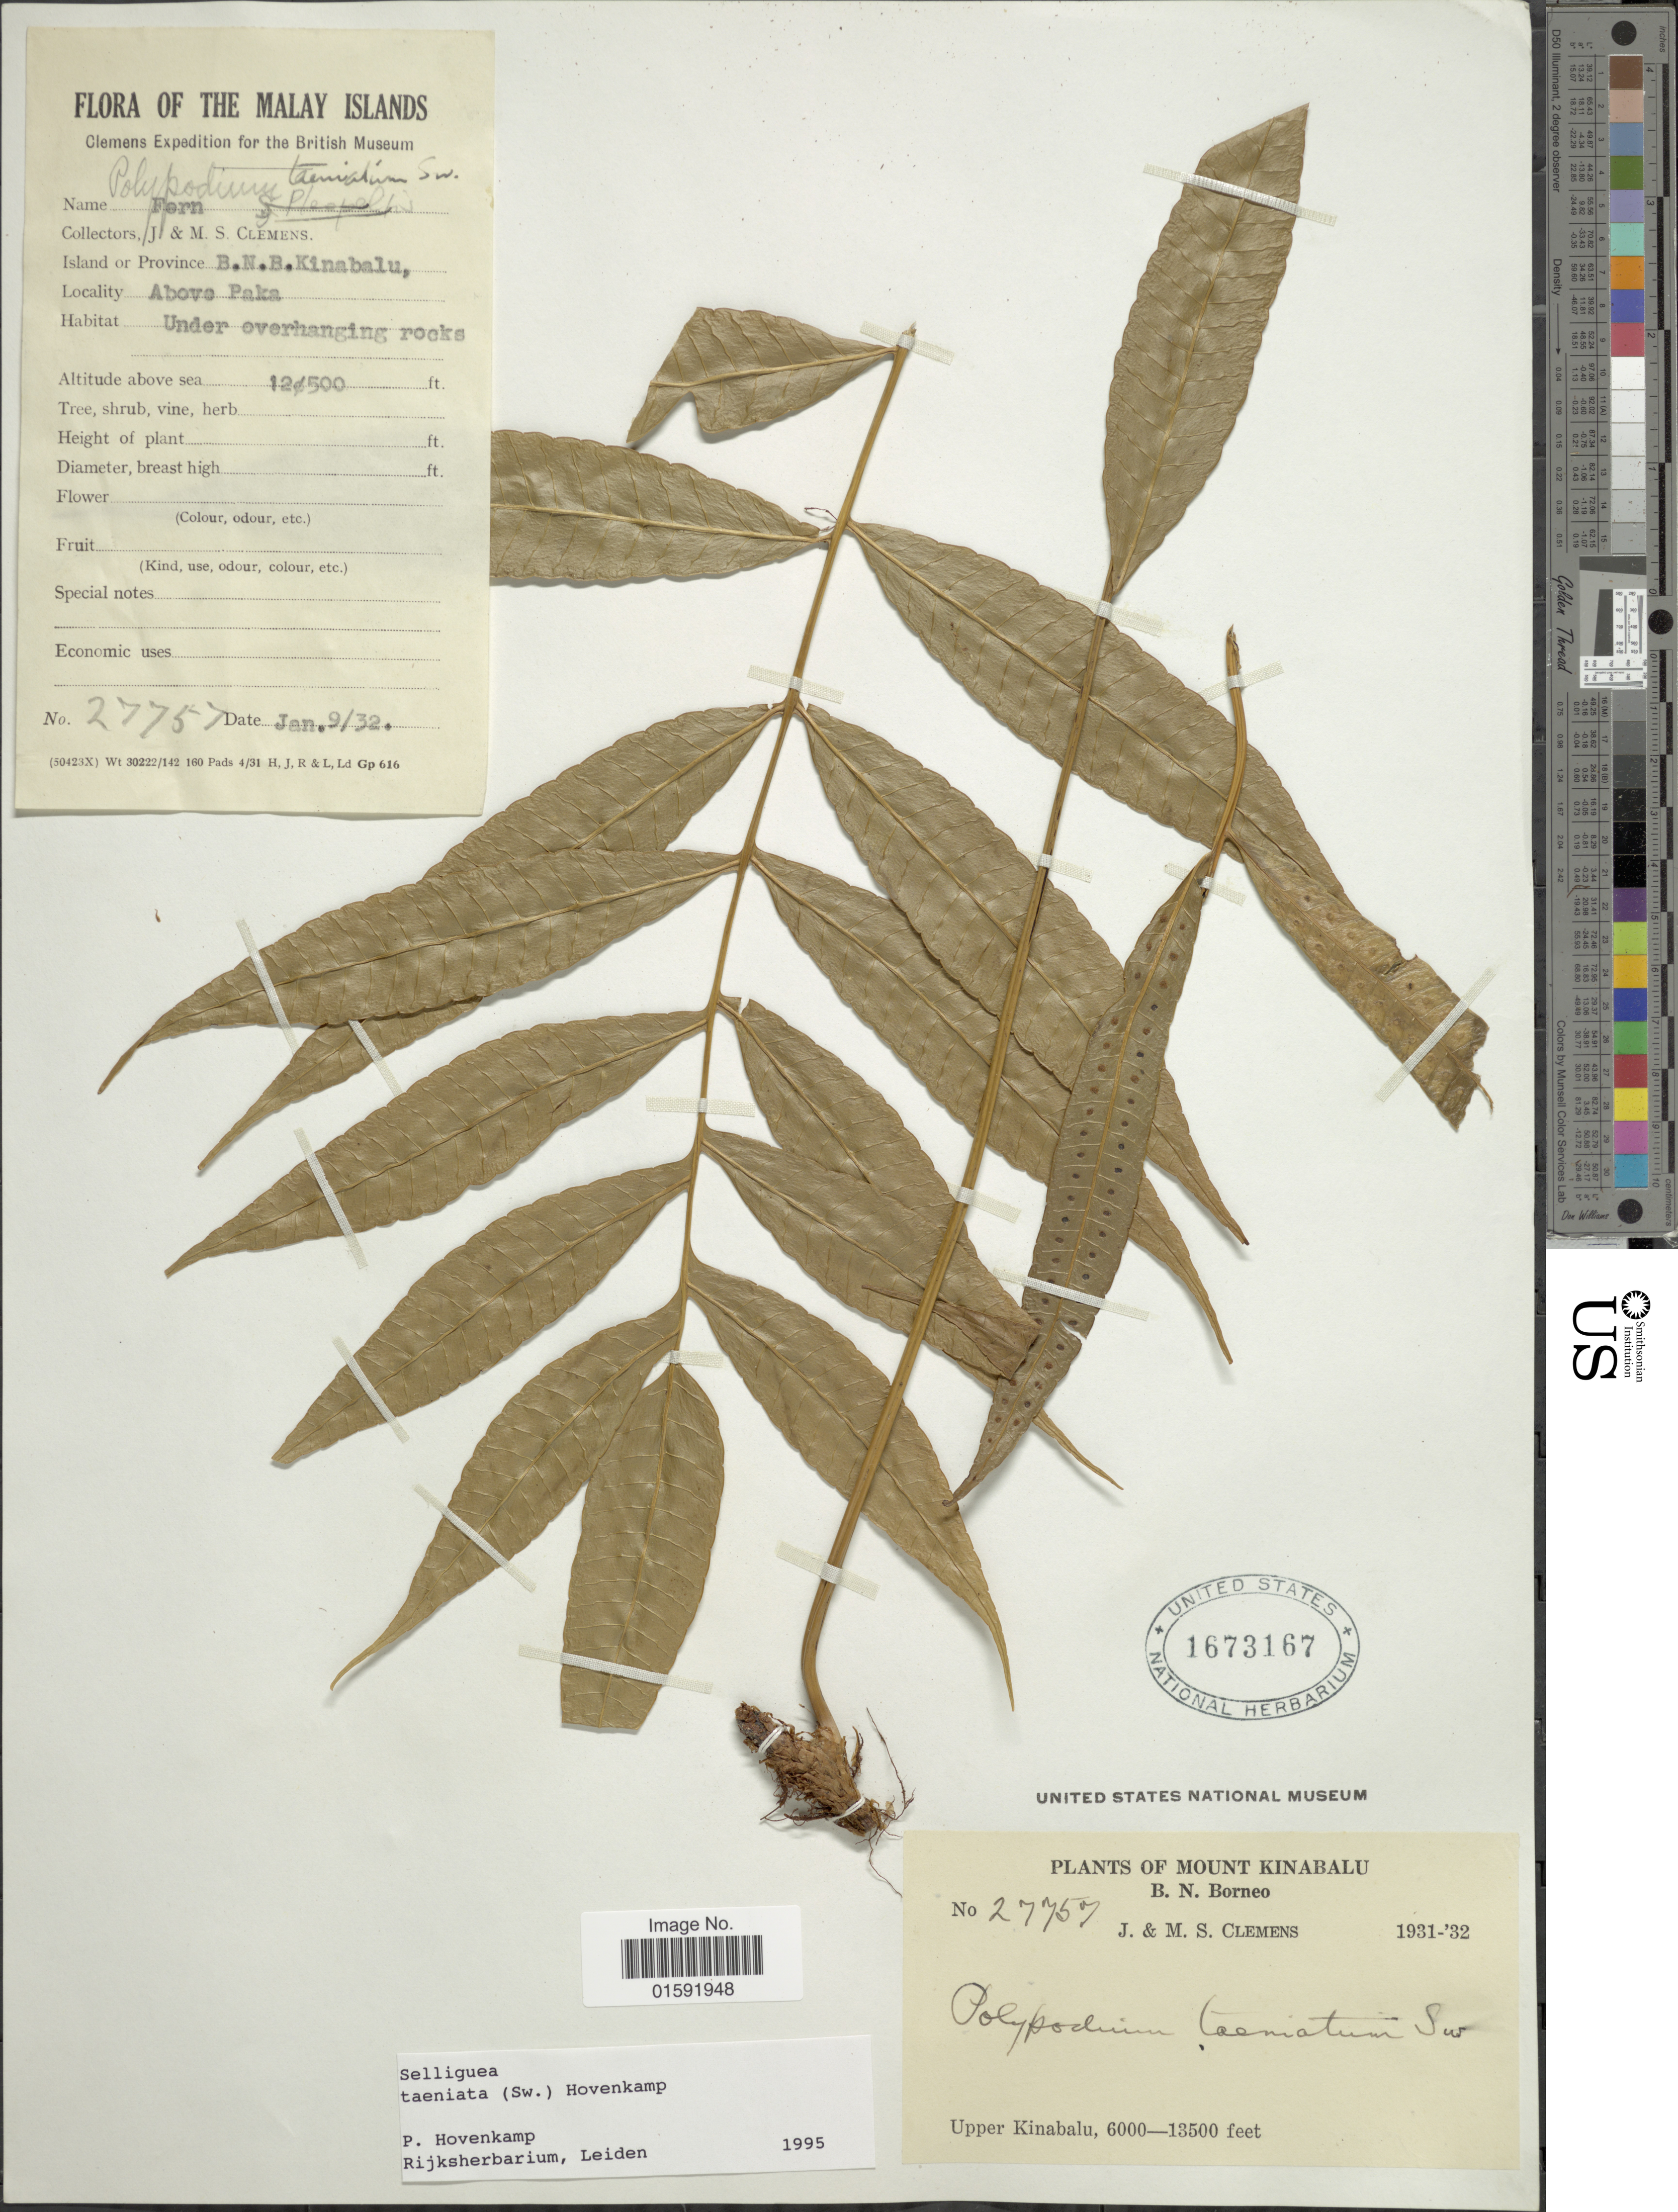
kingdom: Plantae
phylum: Tracheophyta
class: Polypodiopsida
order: Polypodiales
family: Polypodiaceae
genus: Selliguea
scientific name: Selliguea taeniata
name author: Parris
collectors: J. Clemens & M. S. Clemens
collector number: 27757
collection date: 1932-01-09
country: Malaysia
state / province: Sabah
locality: B.N.B. Borneo, Kinabalu, Above Paka, Upper Kinabalu, The Malay Islands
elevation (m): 3810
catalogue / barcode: US 1673167